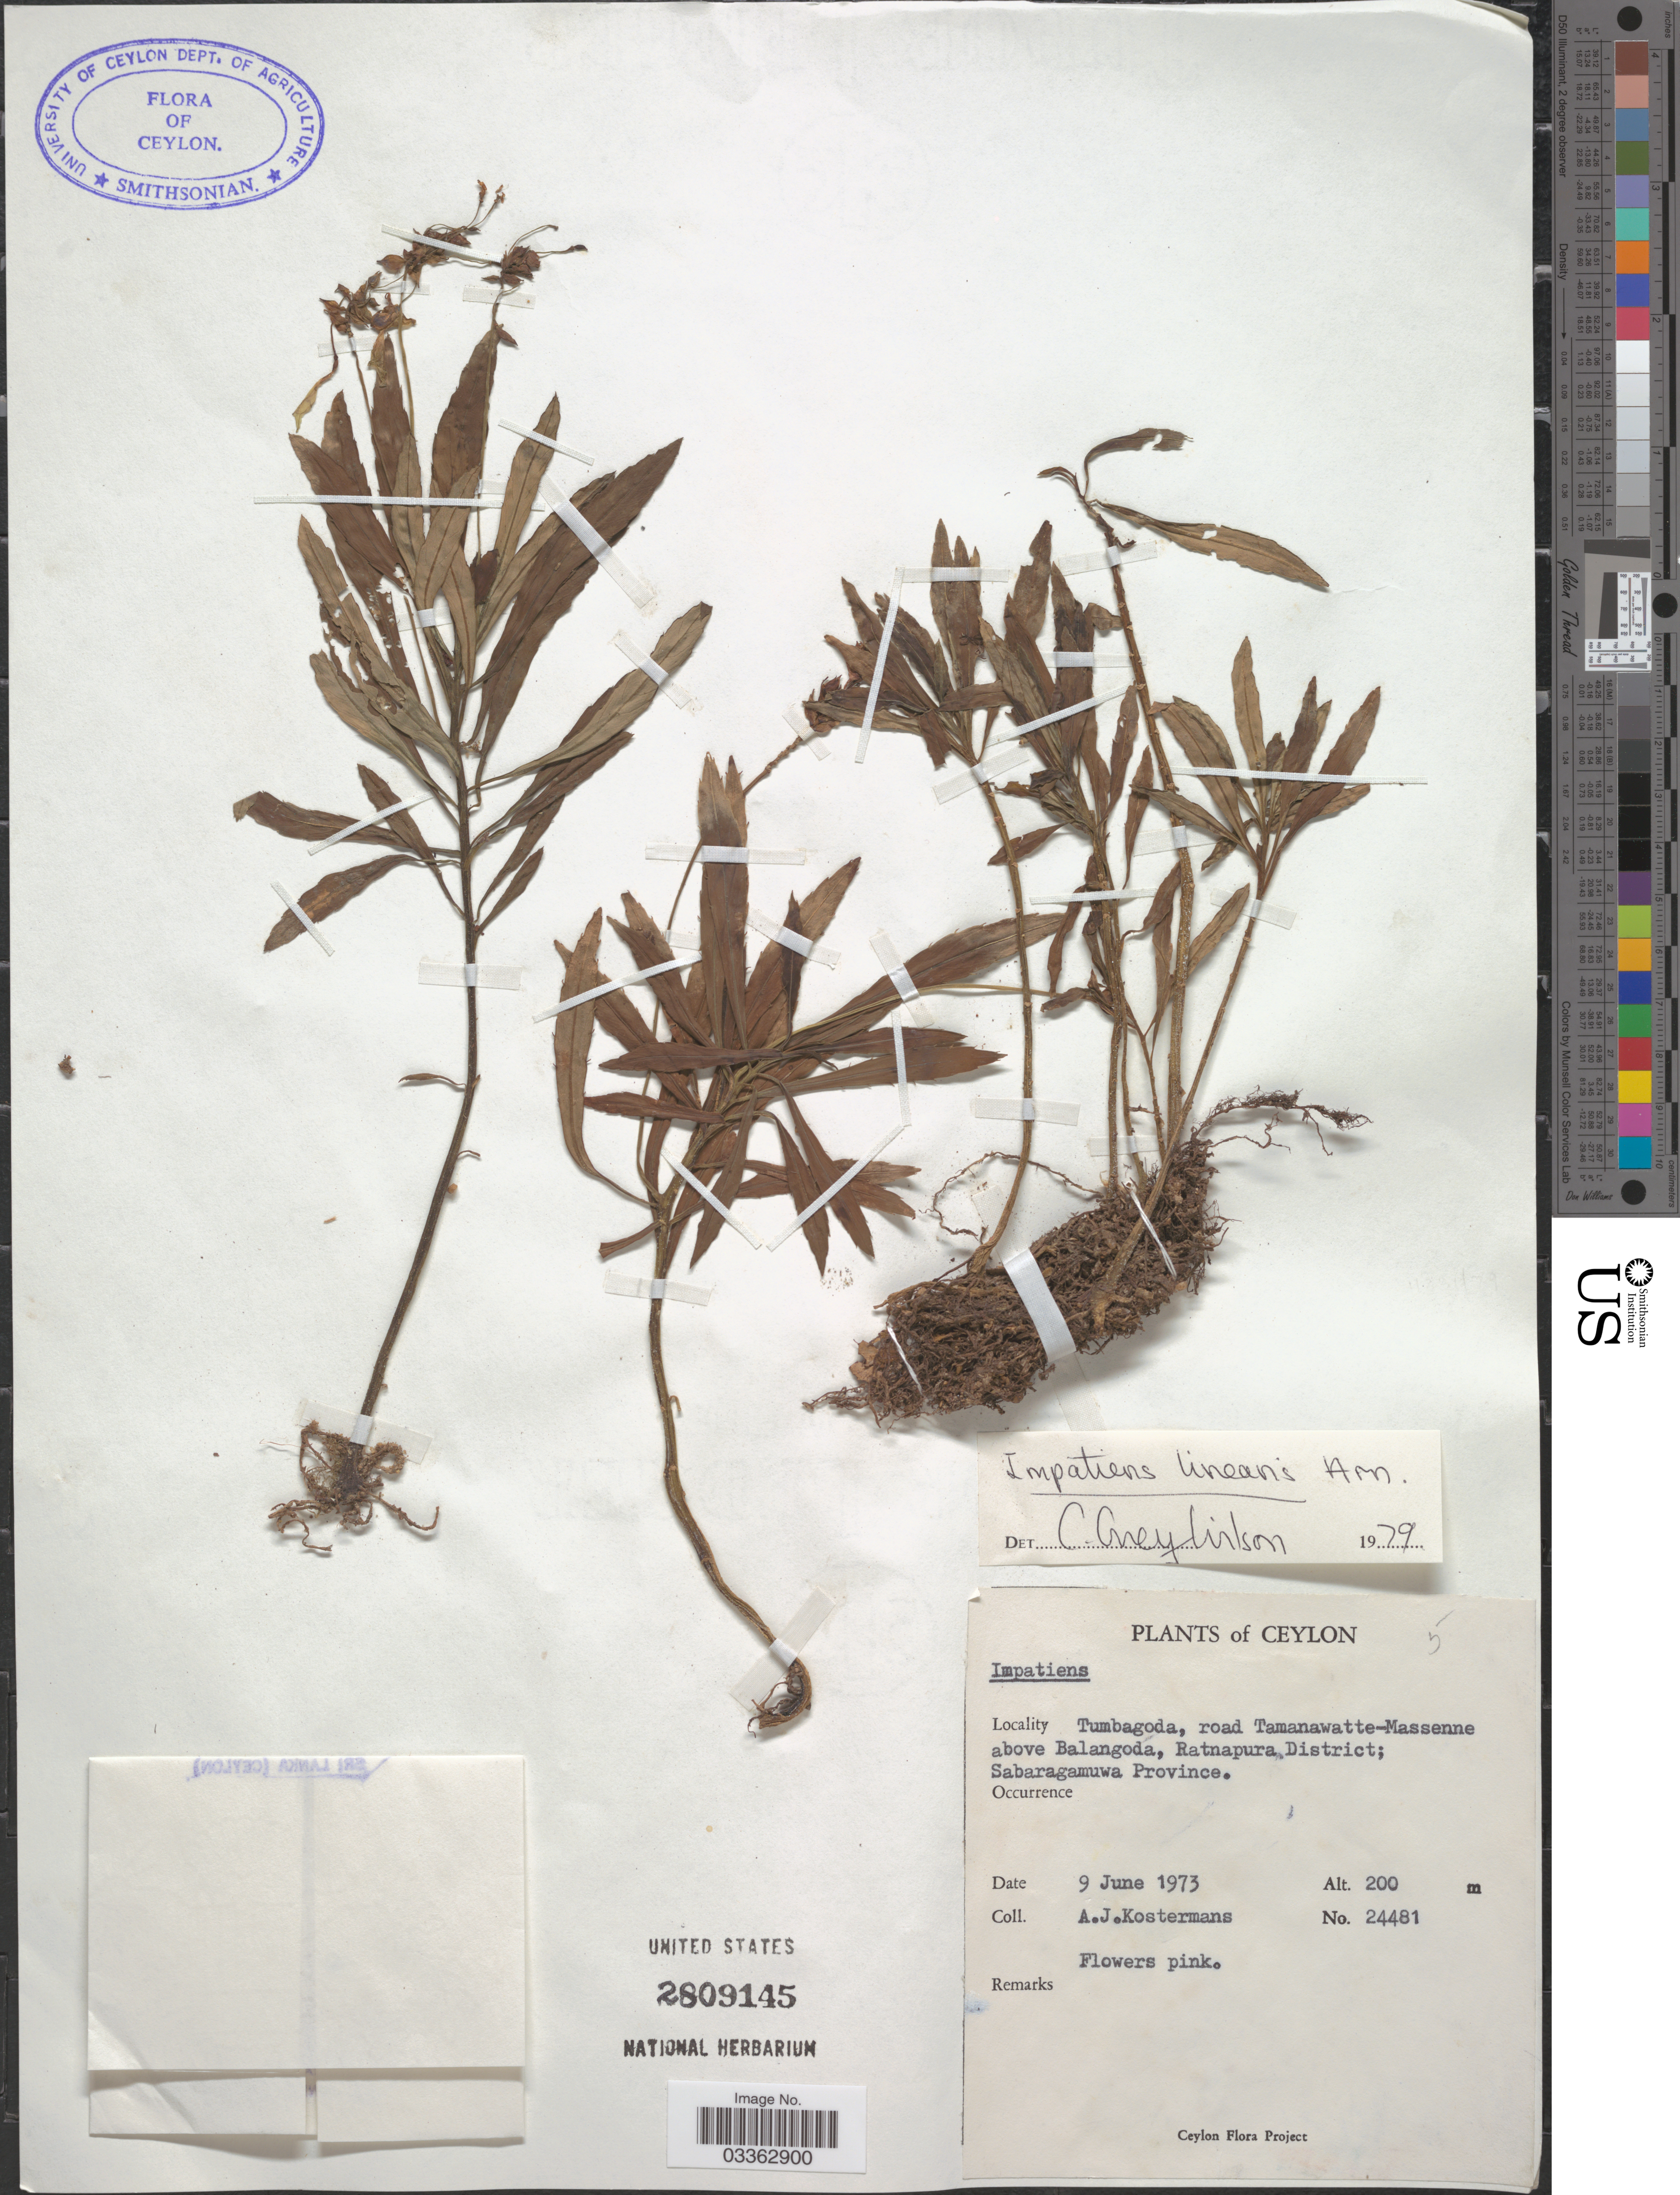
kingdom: Plantae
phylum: Tracheophyta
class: Magnoliopsida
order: Ericales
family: Balsaminaceae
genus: Impatiens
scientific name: Impatiens linearis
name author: Arn.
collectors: A. J. G. Kostermans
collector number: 24481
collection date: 1973-06-09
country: Sri Lanka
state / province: Sabaragamuwa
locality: Ceylon. Tumbagoda, road Tamanawatte-Massenne above Balangoda, Ratnapura District.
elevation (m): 200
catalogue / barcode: US 2809145